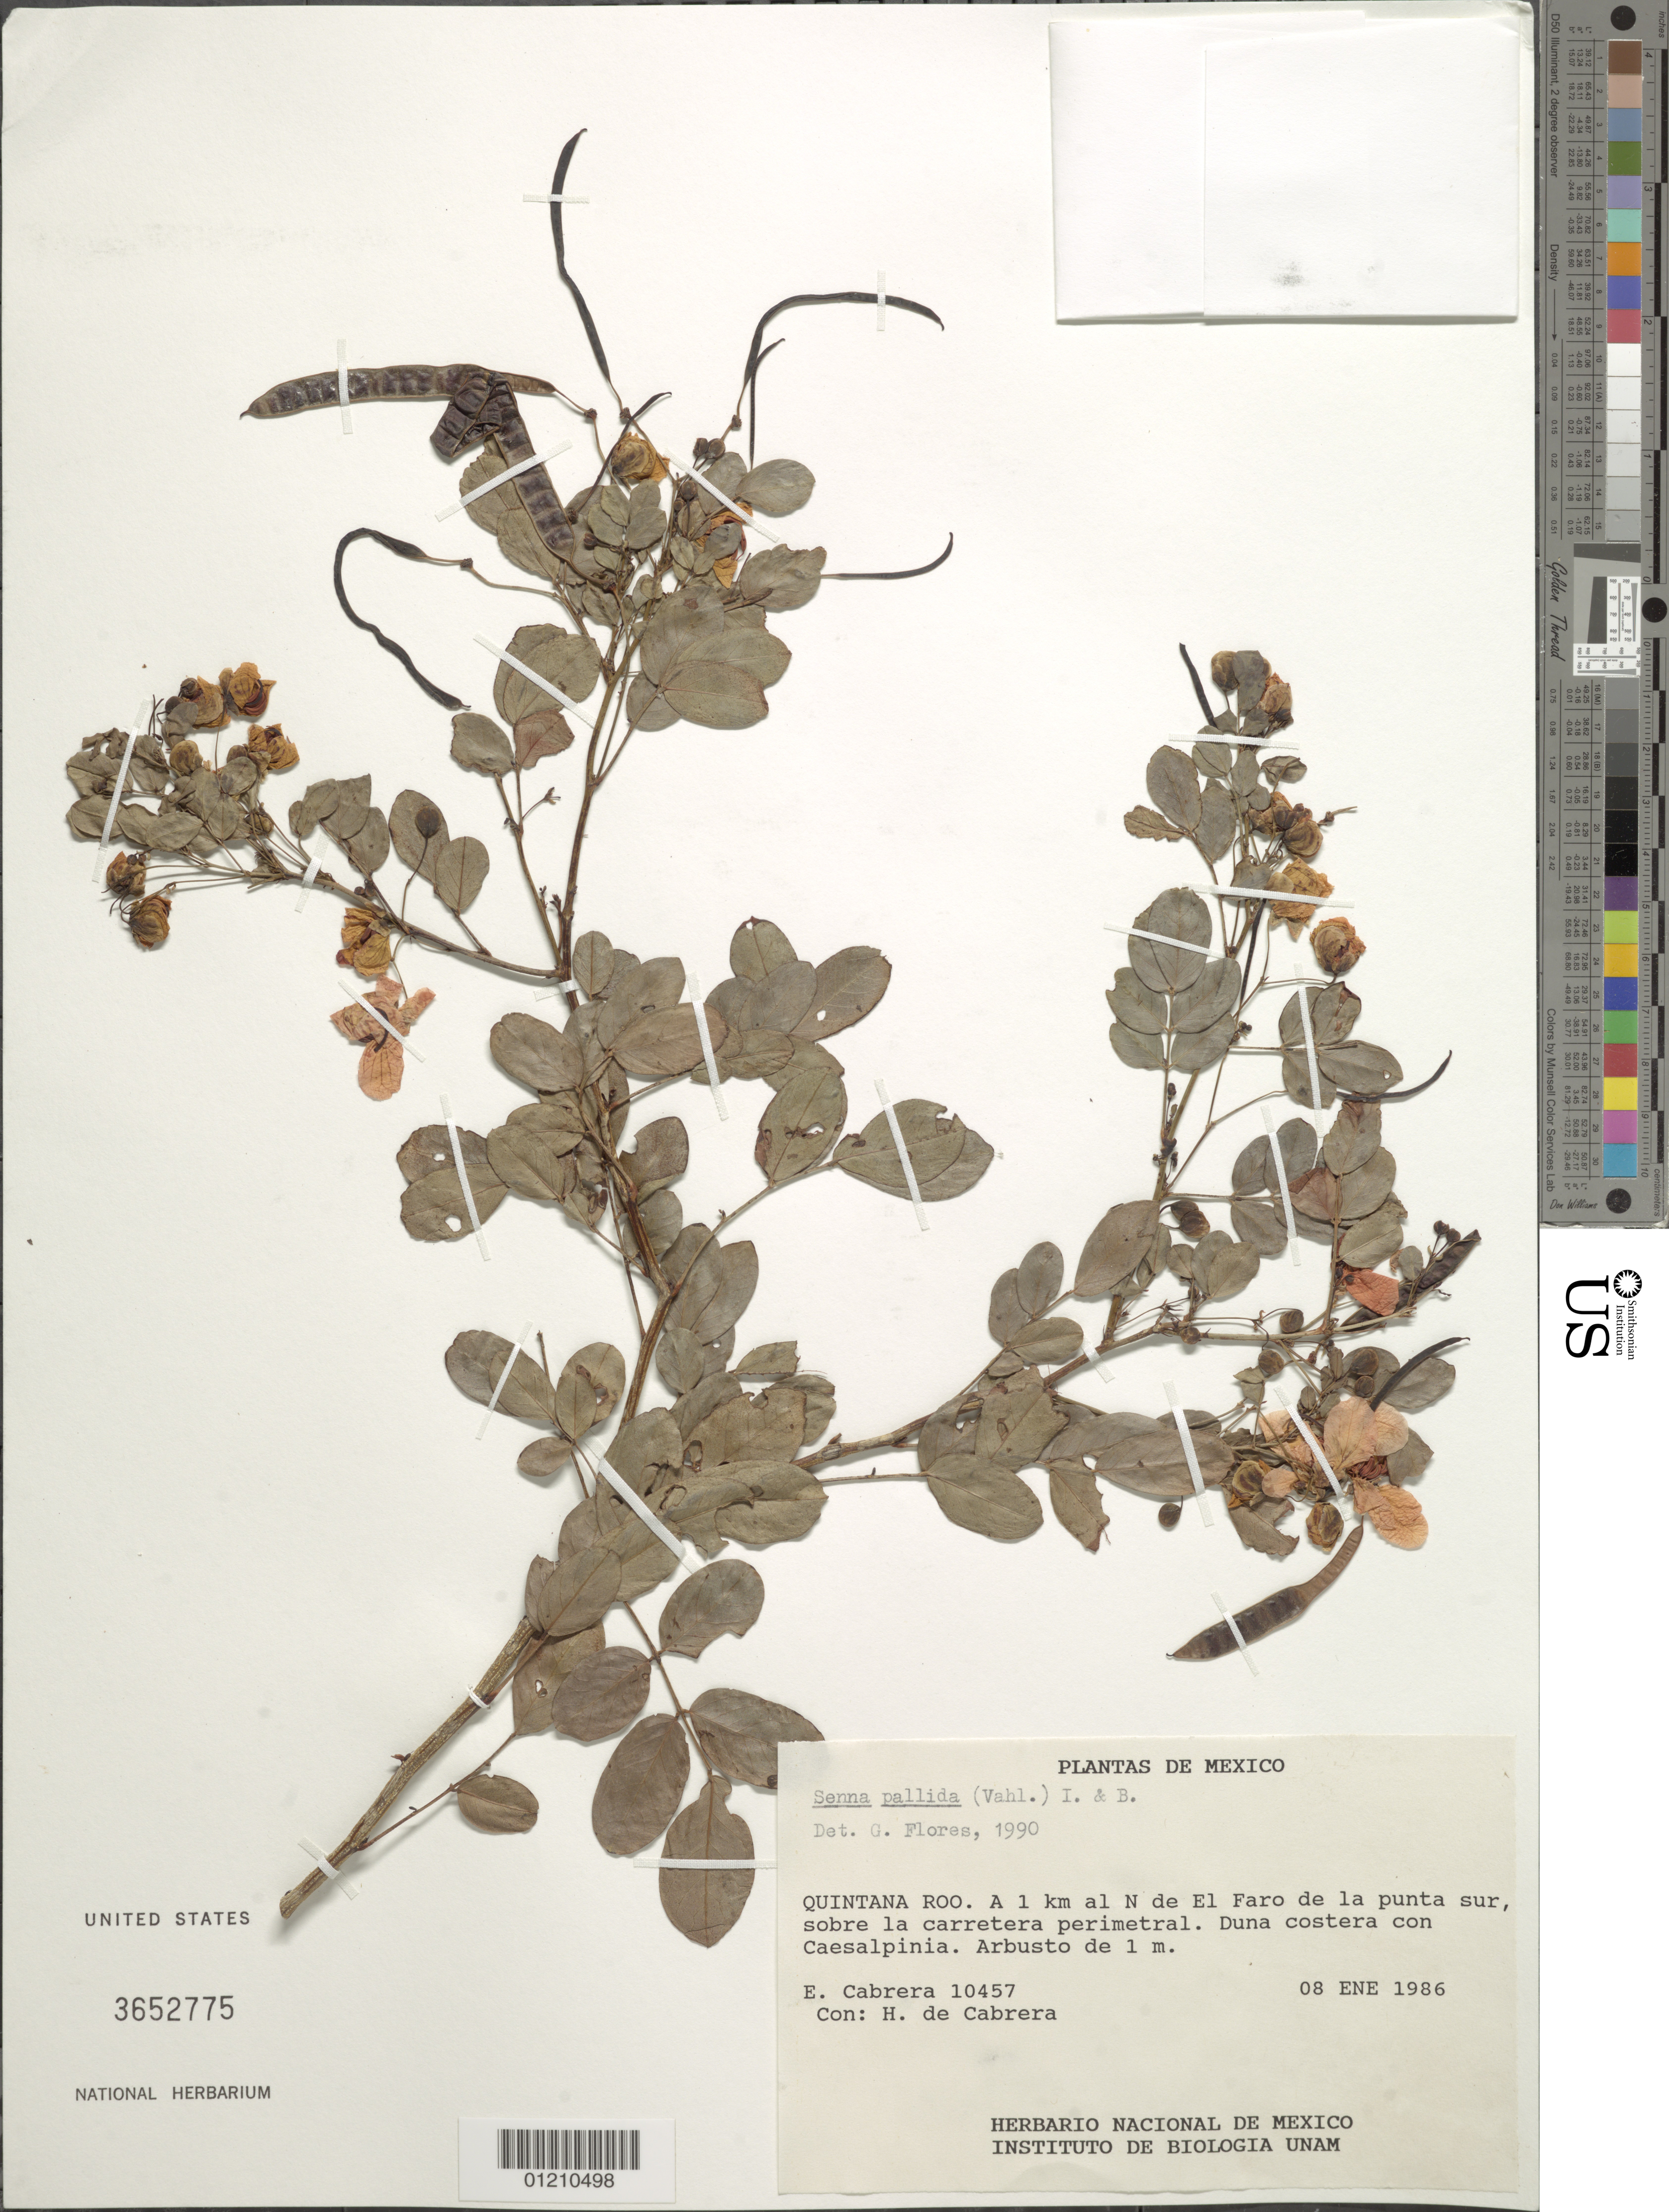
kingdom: Plantae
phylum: Tracheophyta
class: Magnoliopsida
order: Fabales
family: Fabaceae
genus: Senna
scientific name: Senna pallida var. pallida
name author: (Vahl) H.S. Irwin & Barneby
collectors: E. Cabrera & H. de Cabrera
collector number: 10457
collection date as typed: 08 Jan 1986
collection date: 1986-01-08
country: Mexico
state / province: Quintana Roo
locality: A 1 km al N de El Faro de la punta sur, sobre la carretera perimetral.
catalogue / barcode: US 3652775